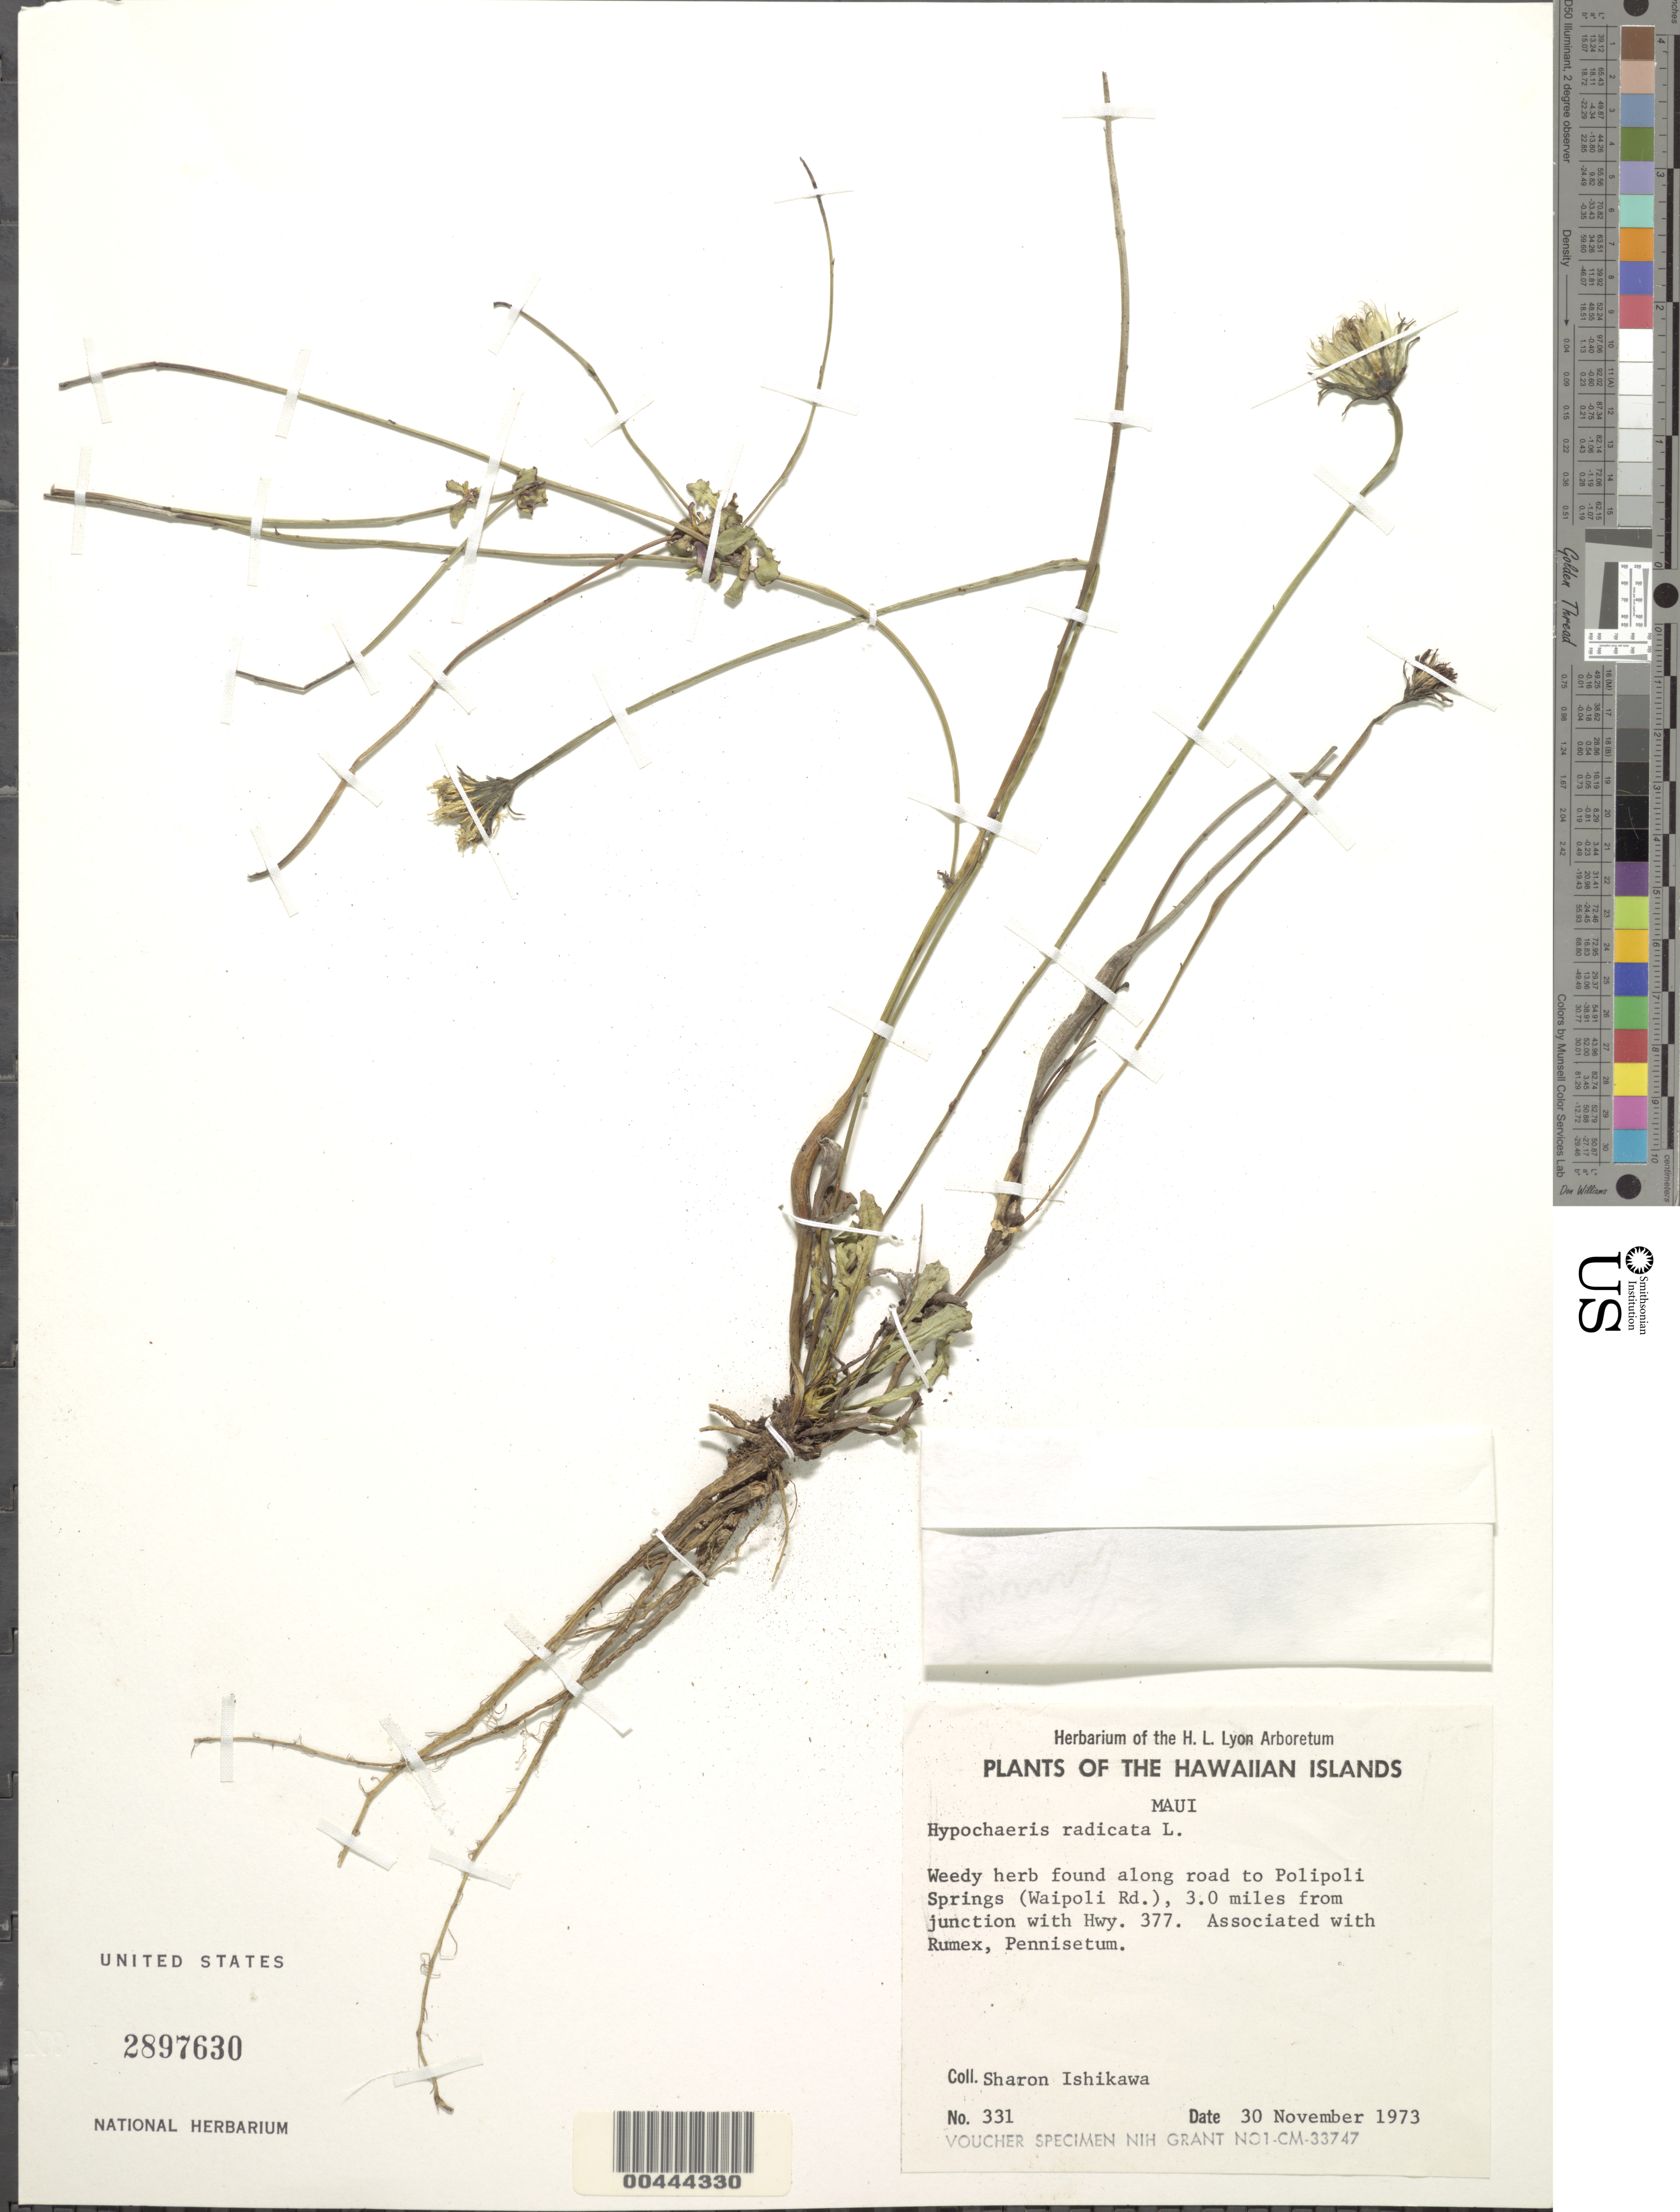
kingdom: Plantae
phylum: Tracheophyta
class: Magnoliopsida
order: Asterales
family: Asteraceae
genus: Hypochaeris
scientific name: Hypochaeris radicata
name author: L.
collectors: S. S. Ishikawa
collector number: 331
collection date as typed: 30 Nov 1973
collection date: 1973-11-30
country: United States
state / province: Hawaii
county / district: Maui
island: Maui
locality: Along road to Polipoli Springs (Waipoli Rd.), 3.0 miles from junction with Hwy. 377.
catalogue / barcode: US 2897630